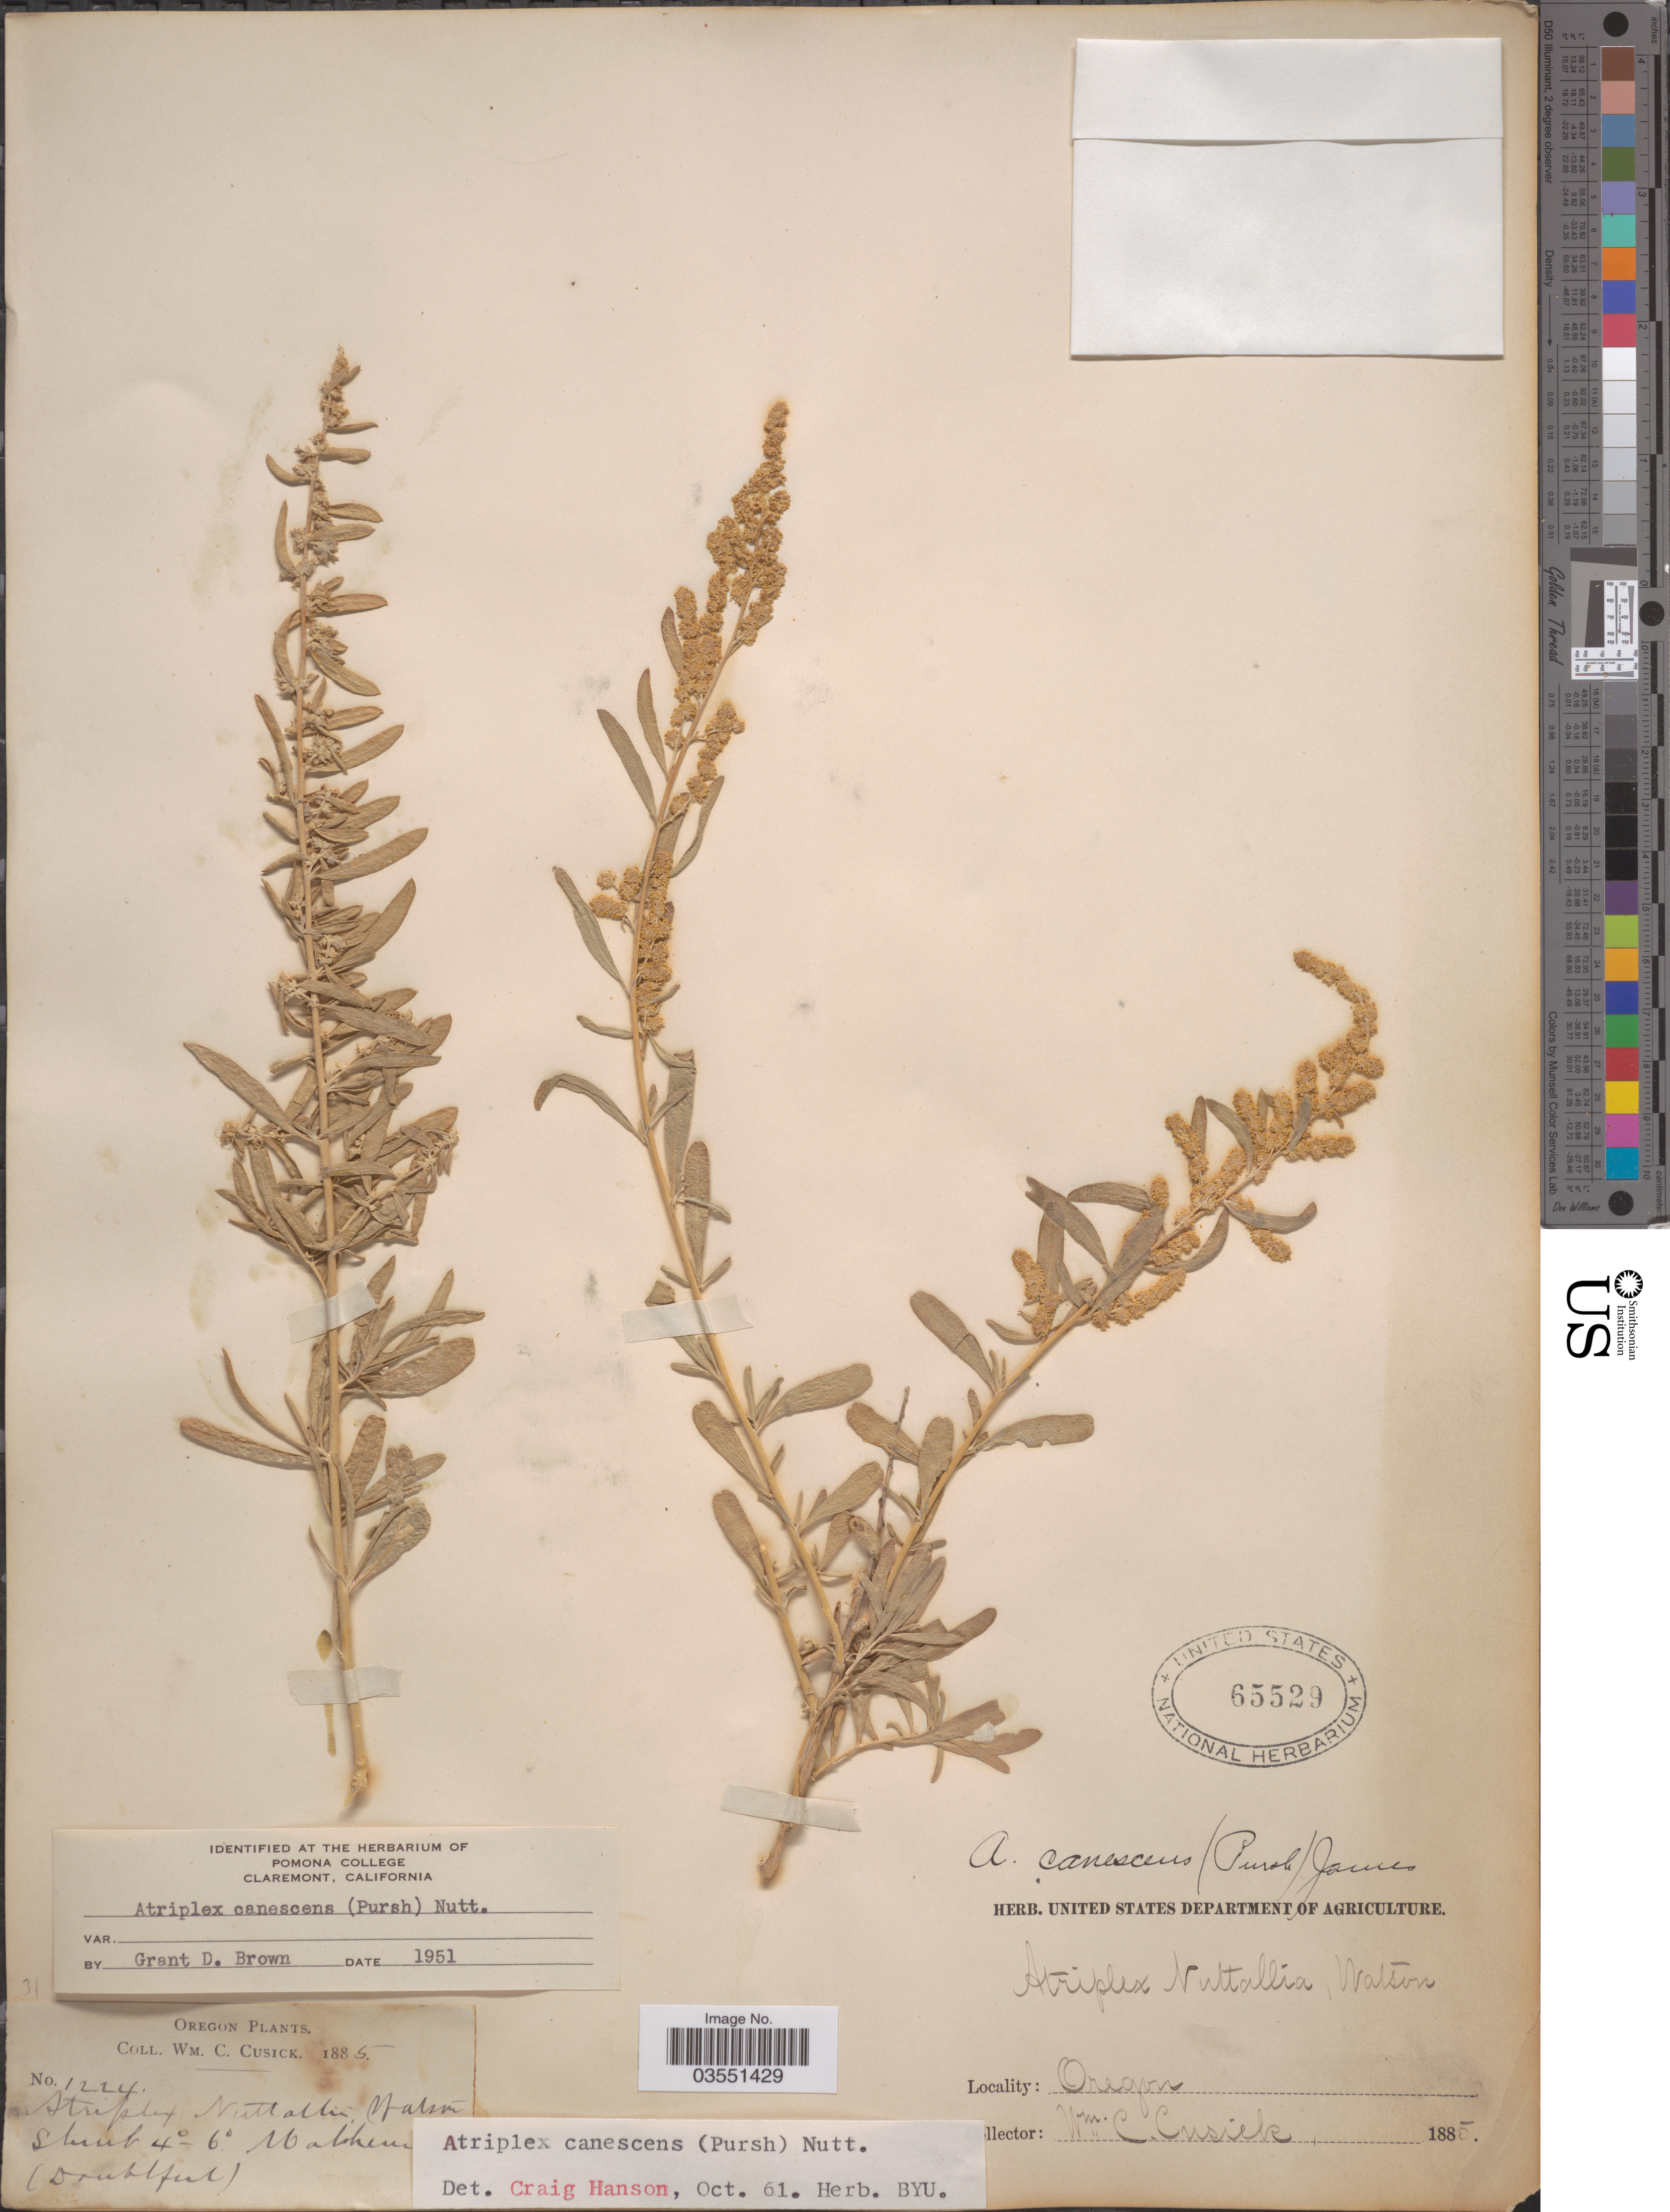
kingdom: Plantae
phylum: Tracheophyta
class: Magnoliopsida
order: Caryophyllales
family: Amaranthaceae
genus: Atriplex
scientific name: Atriplex canescens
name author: (Pursh) Nutt.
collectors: W. C. Cusick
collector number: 1224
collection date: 1885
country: United States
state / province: Oregon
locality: Malheur.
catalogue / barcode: US 65529